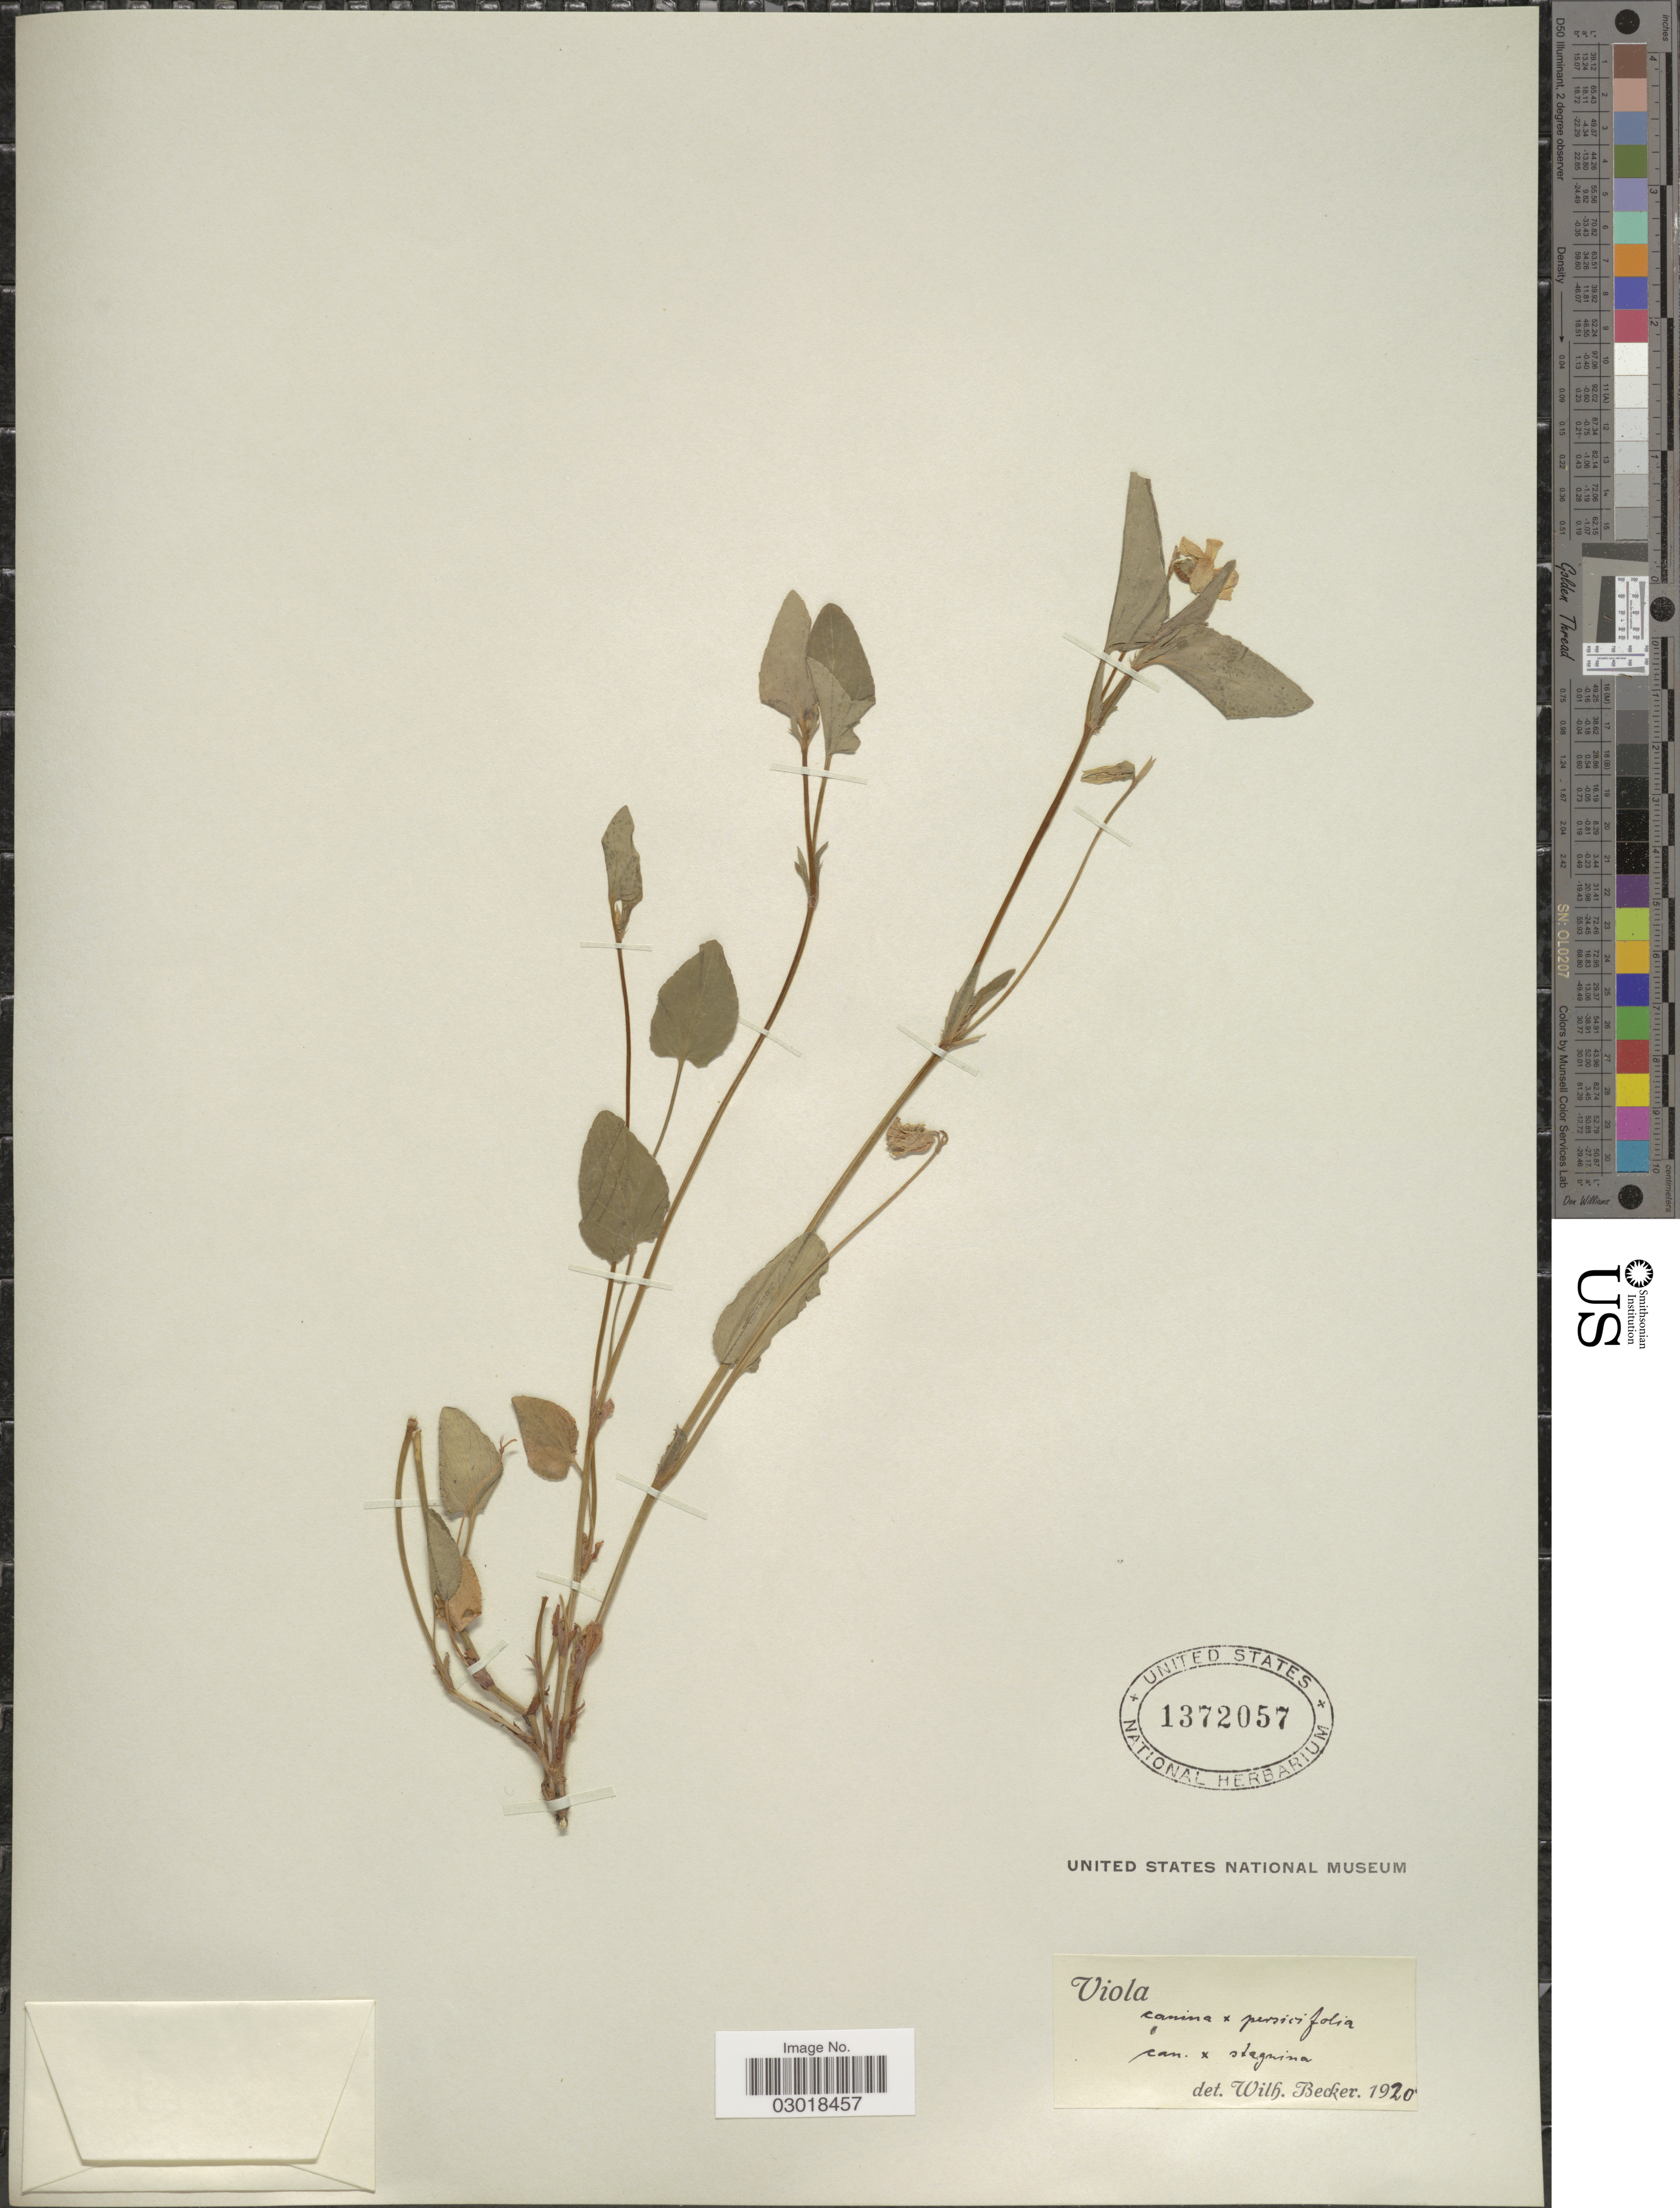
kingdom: Plantae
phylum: Tracheophyta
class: Magnoliopsida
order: Malpighiales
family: Violaceae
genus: Viola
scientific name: Viola canina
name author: L.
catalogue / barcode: US 1372057